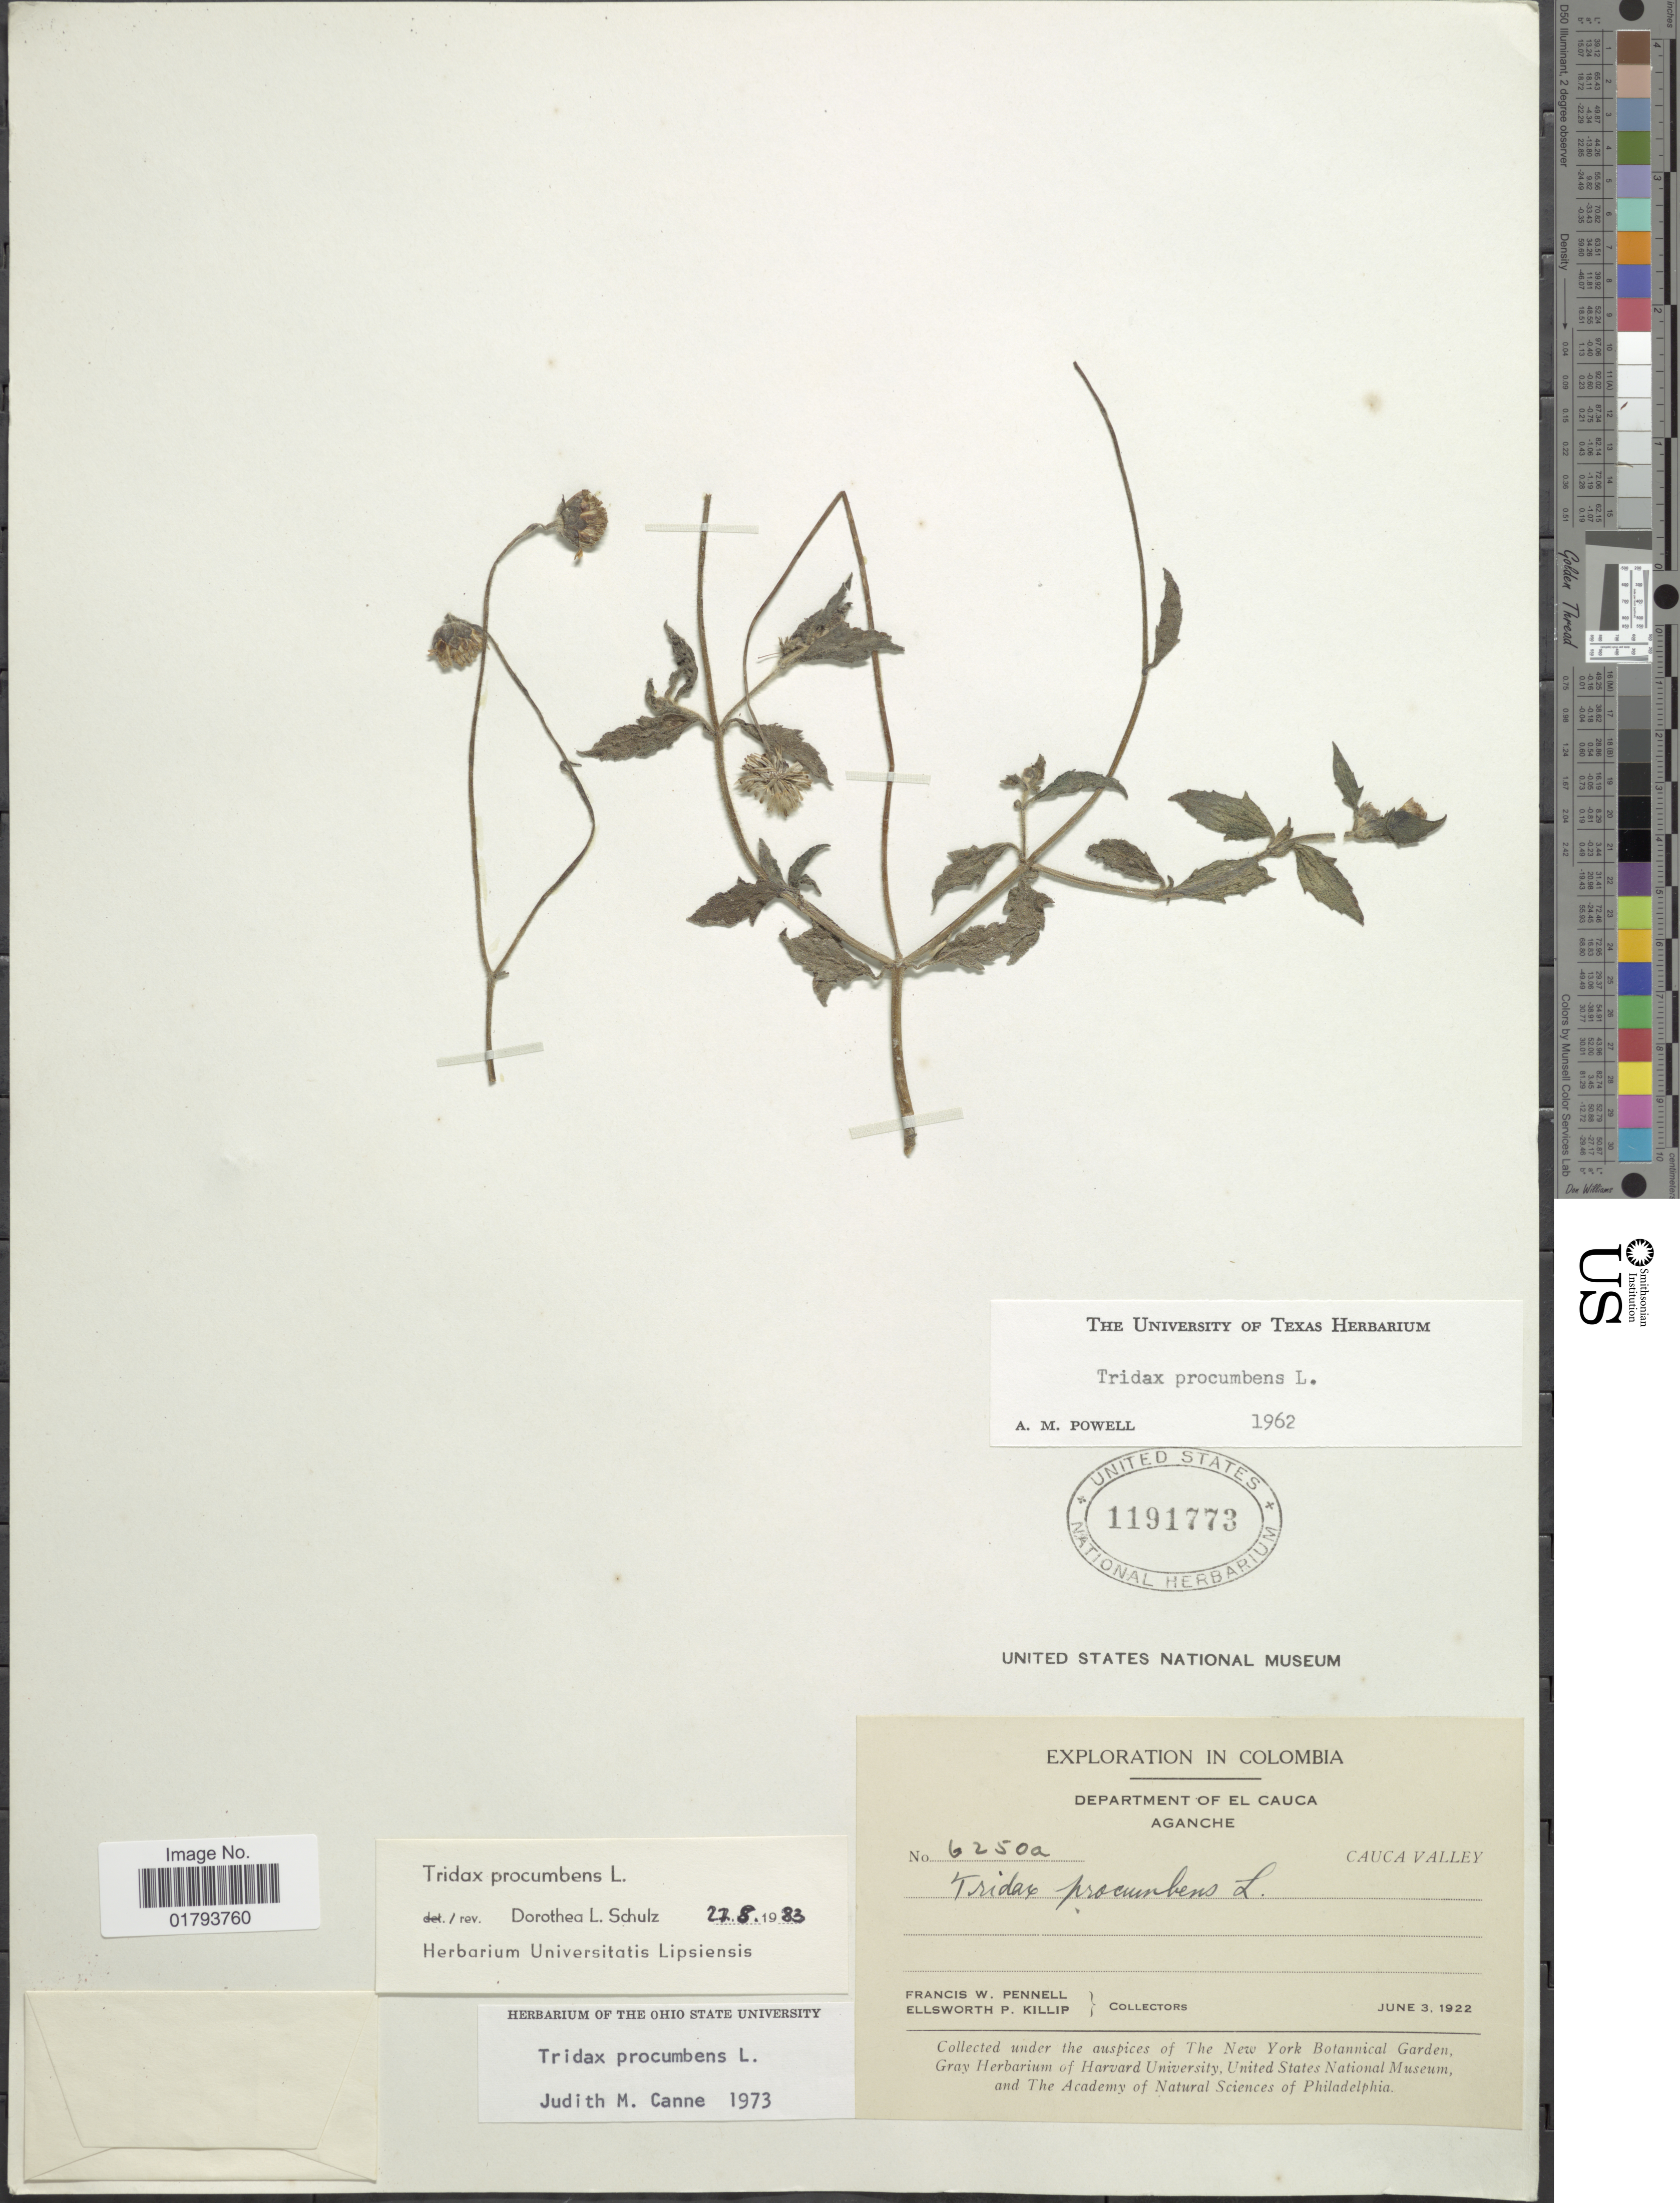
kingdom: Plantae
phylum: Tracheophyta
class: Magnoliopsida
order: Asterales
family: Asteraceae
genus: Tridax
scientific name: Tridax procumbens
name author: L.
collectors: F. W. Pennell & E. P. Killip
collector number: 6250a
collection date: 1922-06-03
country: Colombia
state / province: Cauca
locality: Department of El Cauca, Aganche, Cauca Valley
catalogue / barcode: US 1191773